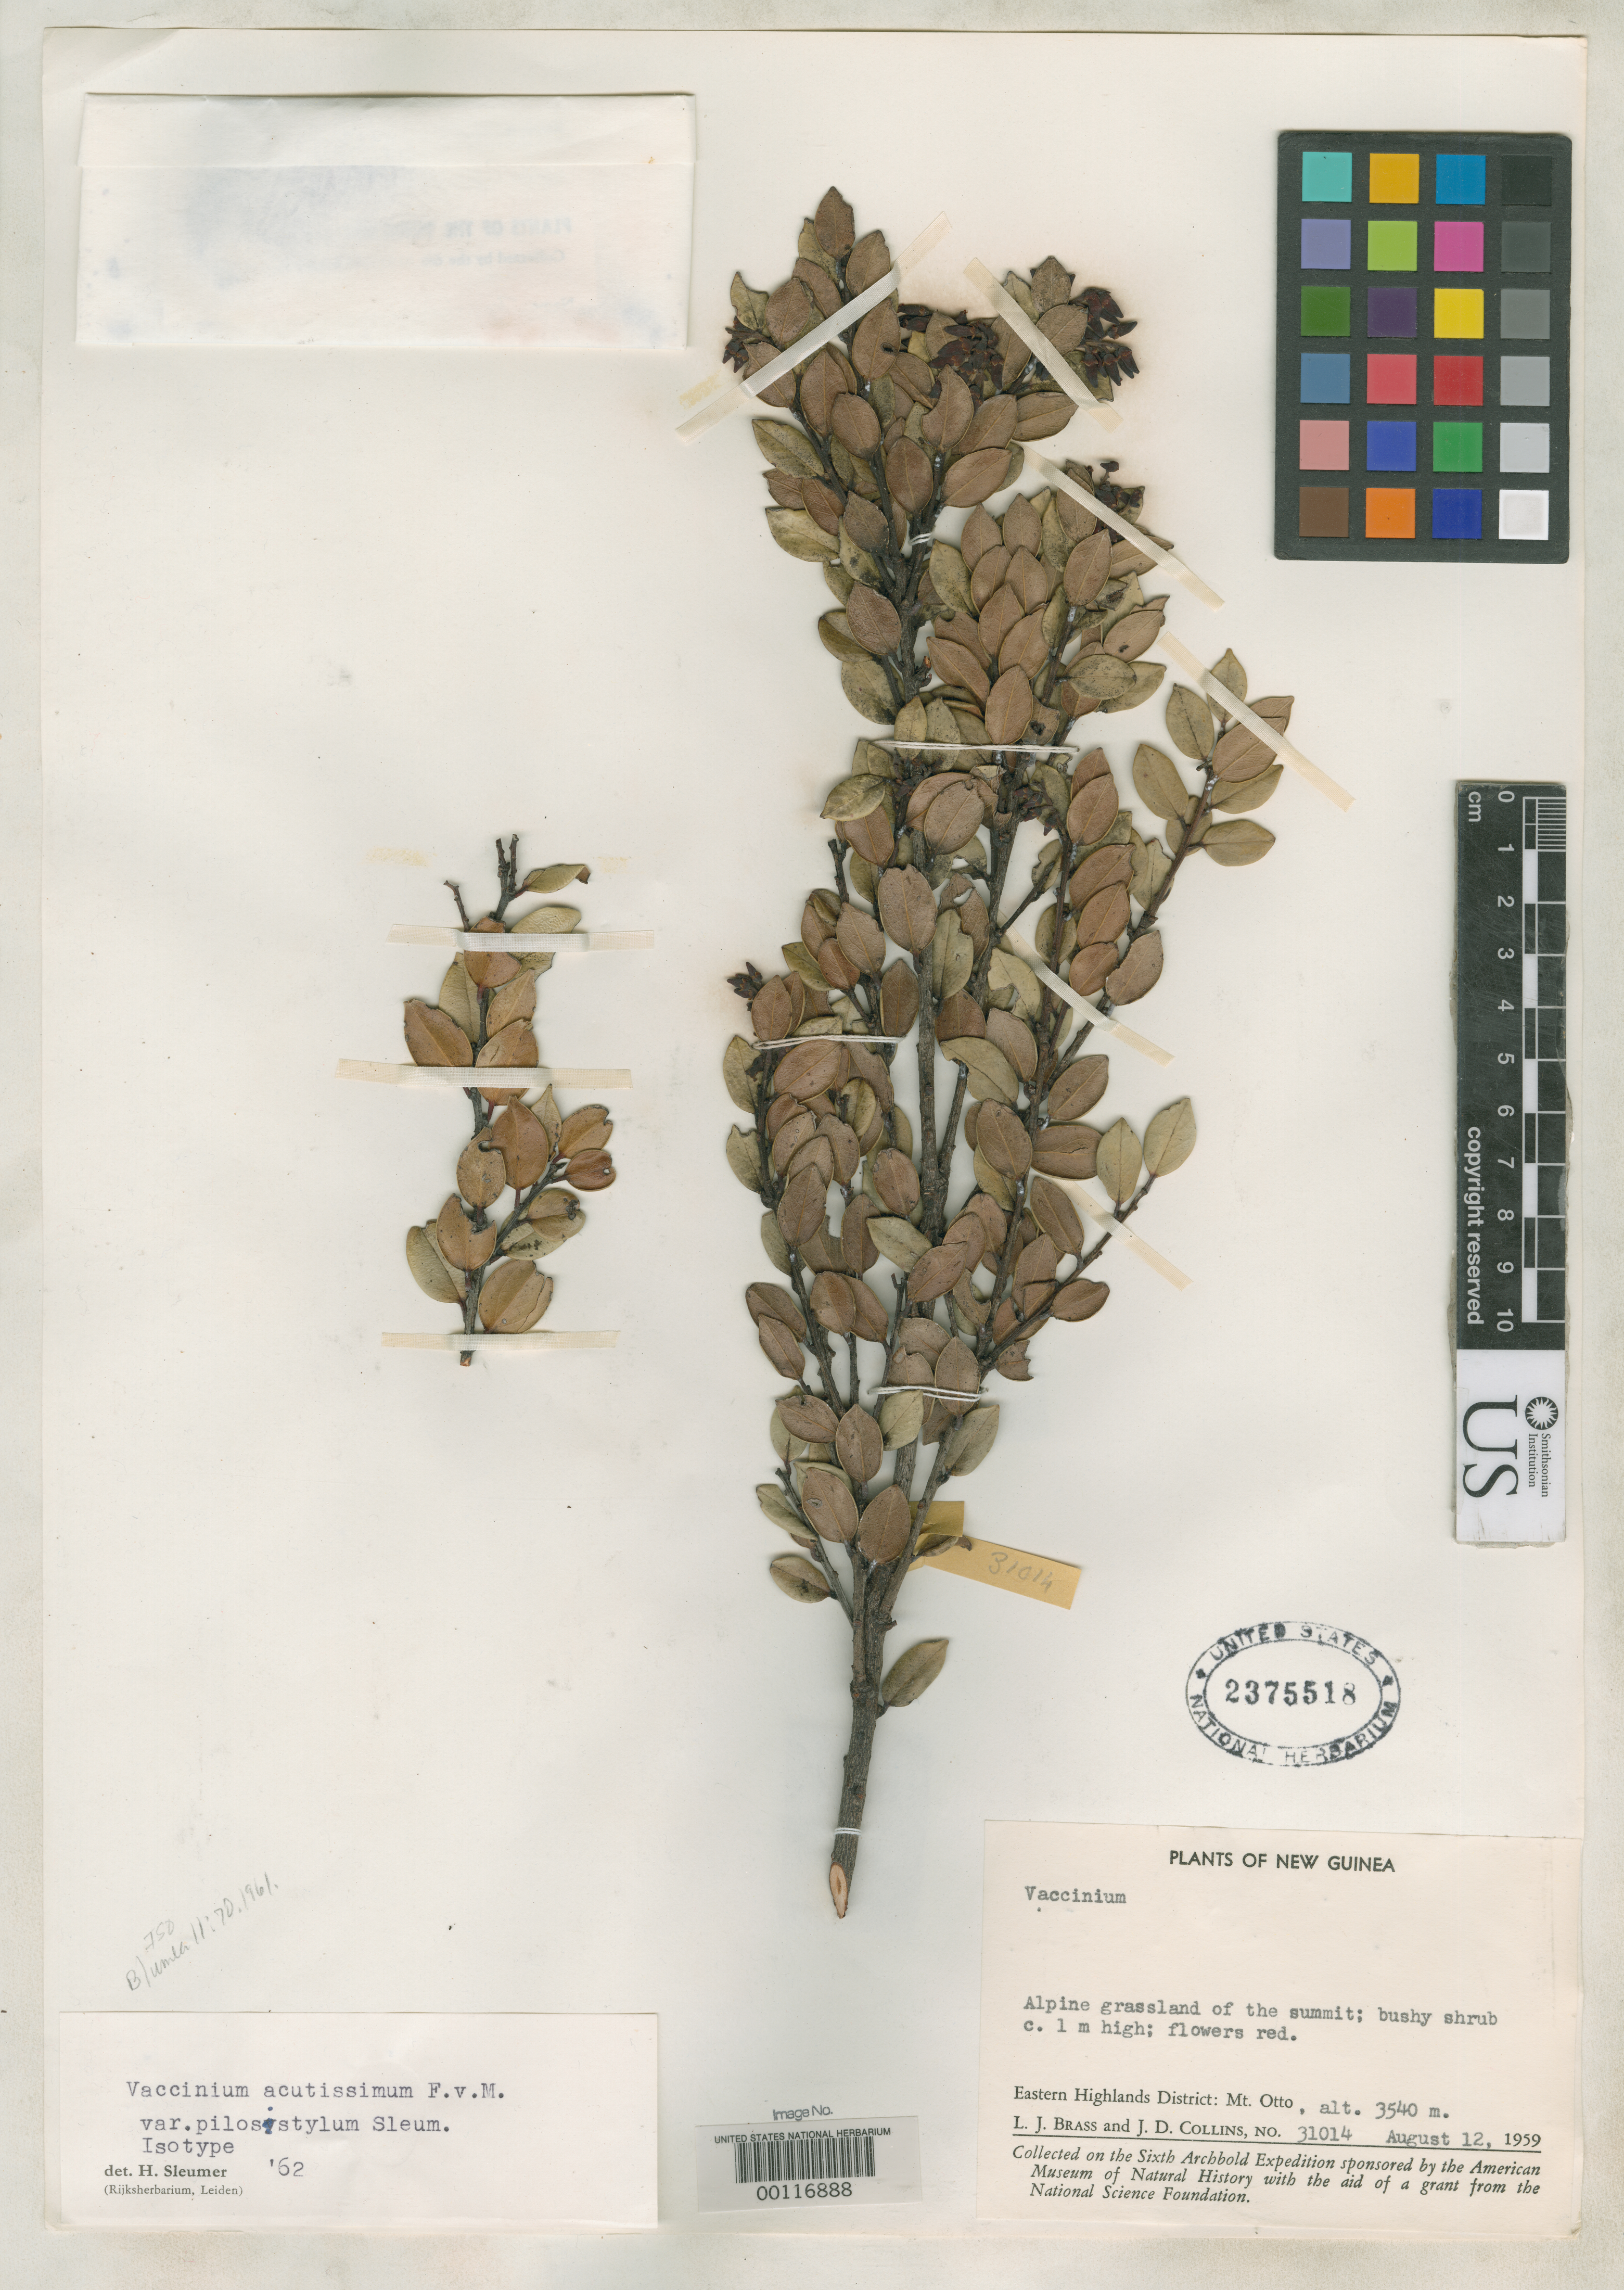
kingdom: Plantae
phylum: Tracheophyta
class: Magnoliopsida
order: Ericales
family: Ericaceae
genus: Vaccinium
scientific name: Vaccinium acutissimum var. pilosistylum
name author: Sleumer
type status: Isotype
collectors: L. J. Brass & J. Collins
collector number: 31014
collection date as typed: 12 Aug 1959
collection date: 1959-08-12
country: Papua New Guinea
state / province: Eastern Highlands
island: New Guinea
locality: Mt. Otto.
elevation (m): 3540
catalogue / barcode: US 2375518